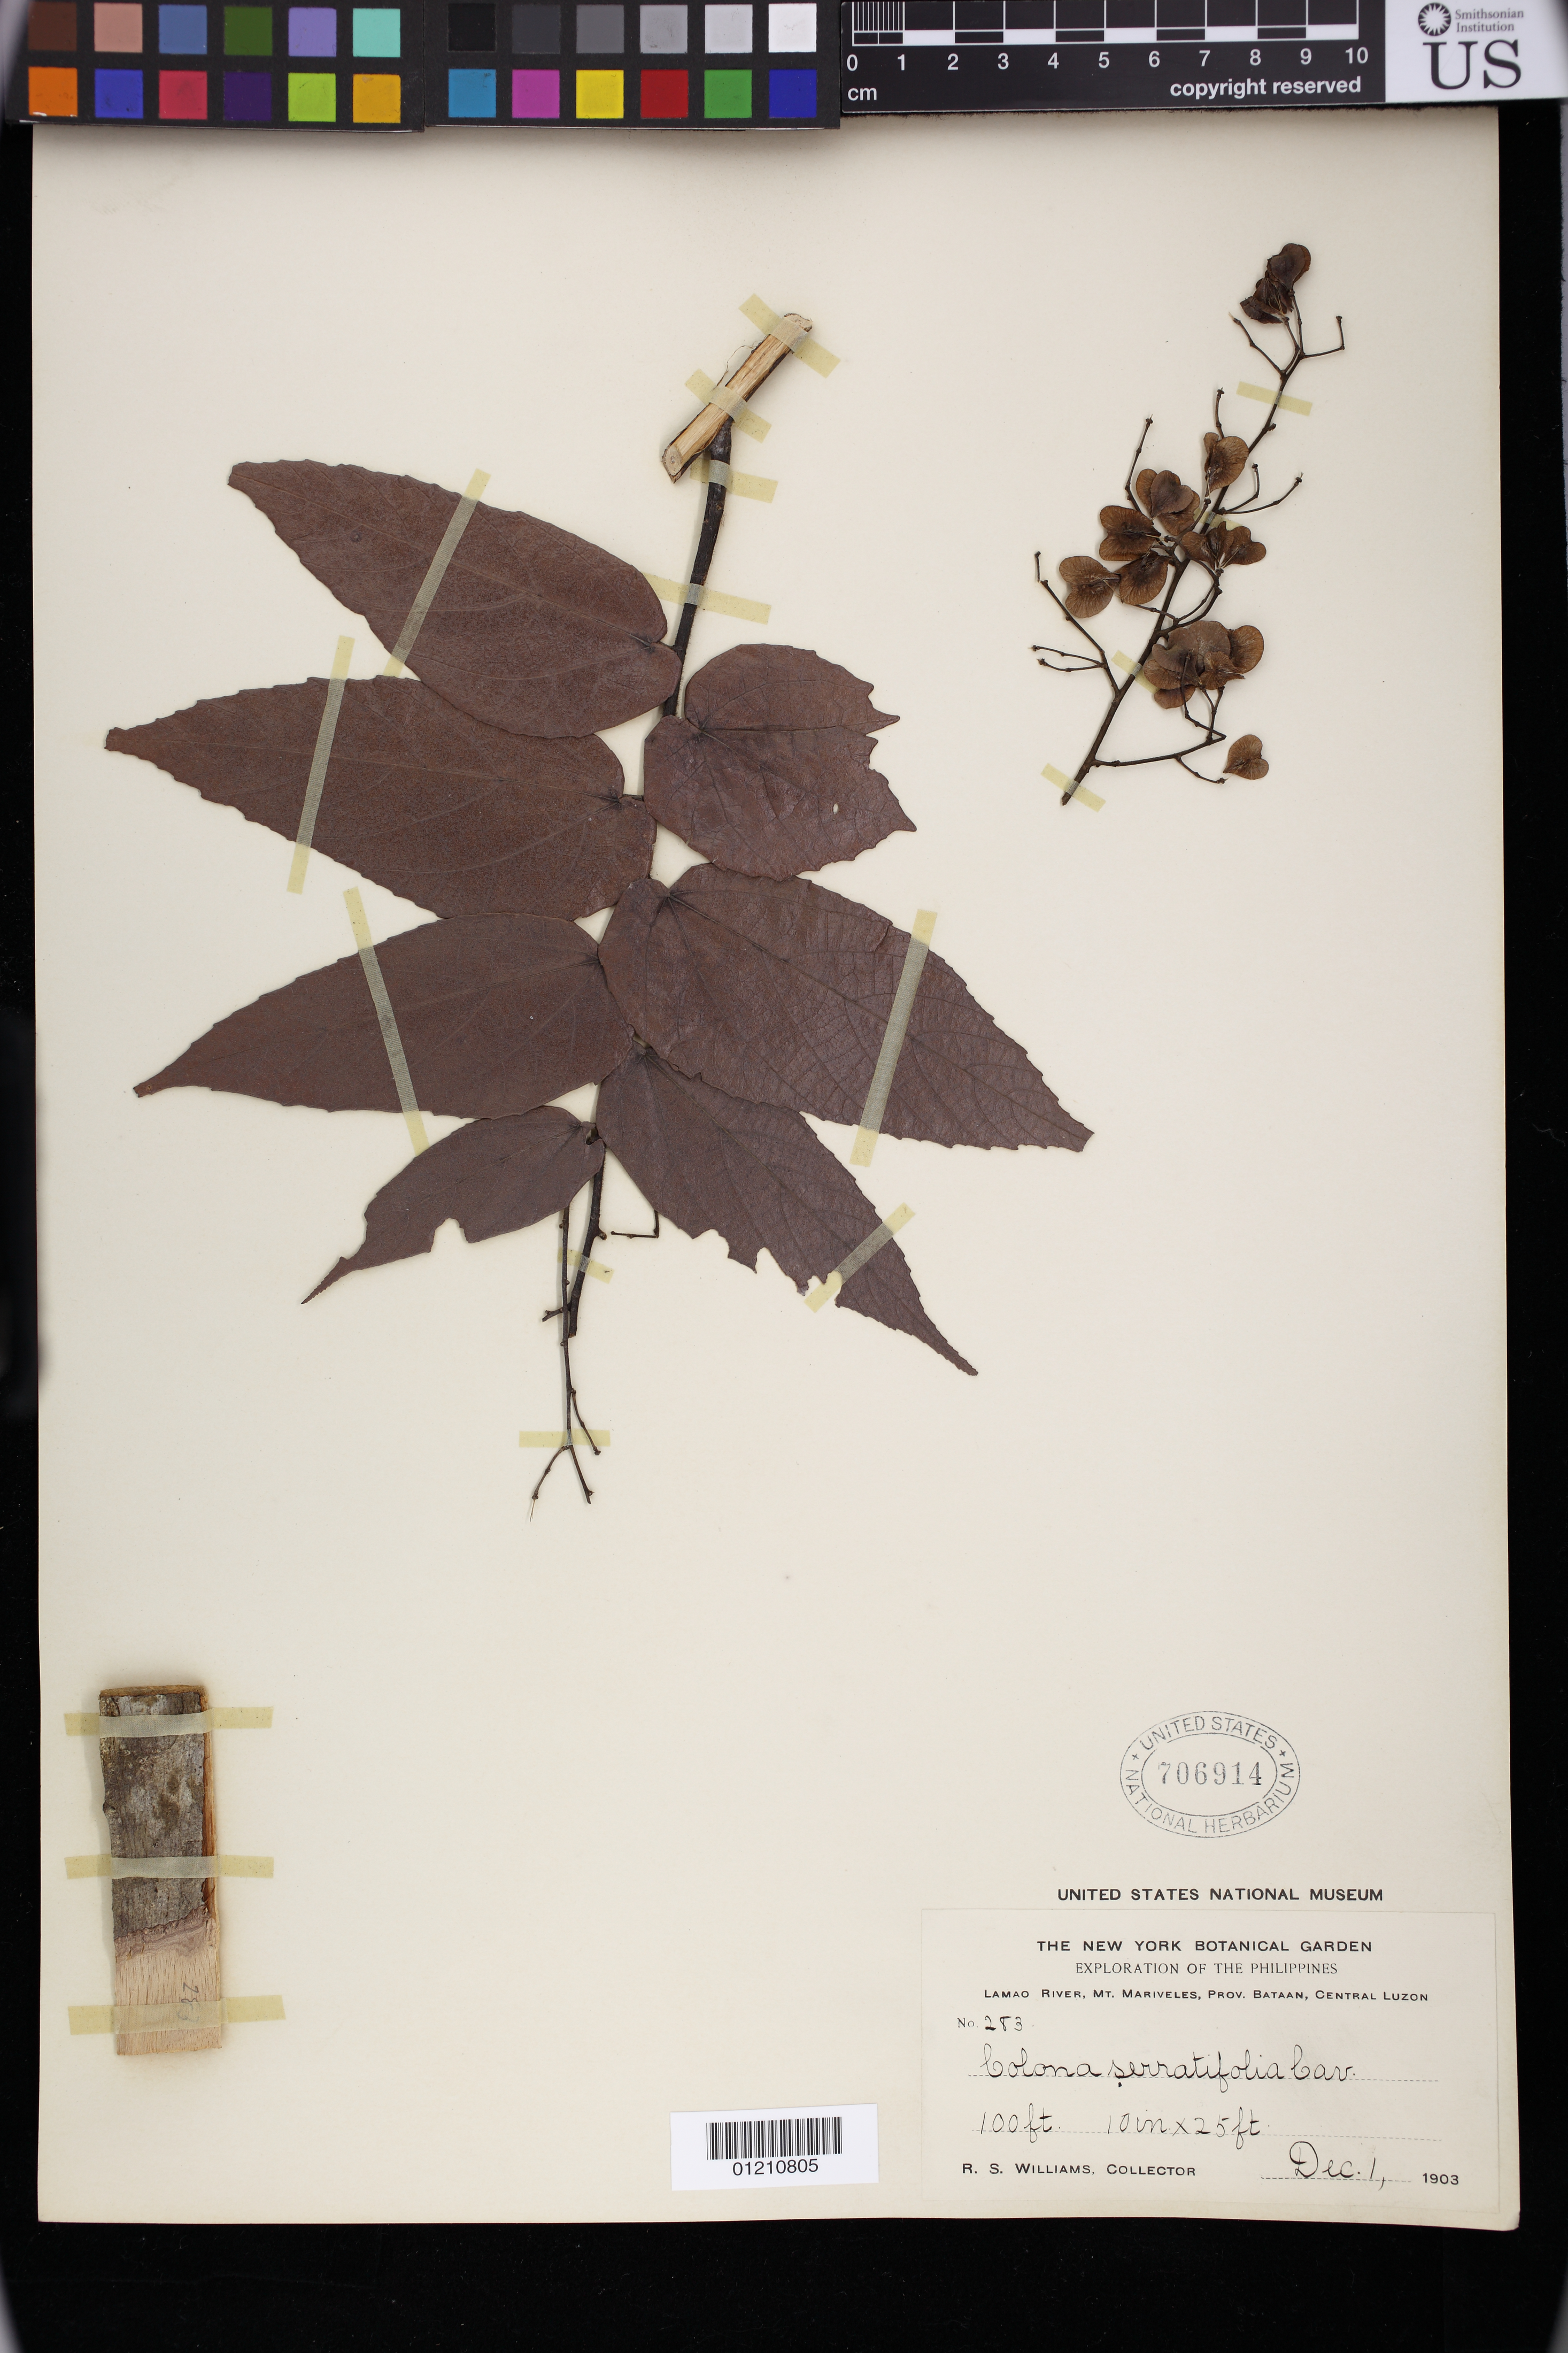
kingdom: Plantae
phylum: Tracheophyta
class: Magnoliopsida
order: Malvales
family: Malvaceae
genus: Colona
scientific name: Colona serratifolia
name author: Cav.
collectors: R. S. Williams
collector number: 283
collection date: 1903-12-01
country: Philippines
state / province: Central Luzon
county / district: Bataan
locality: Lamao River, Mt. Mariveles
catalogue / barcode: US 706914